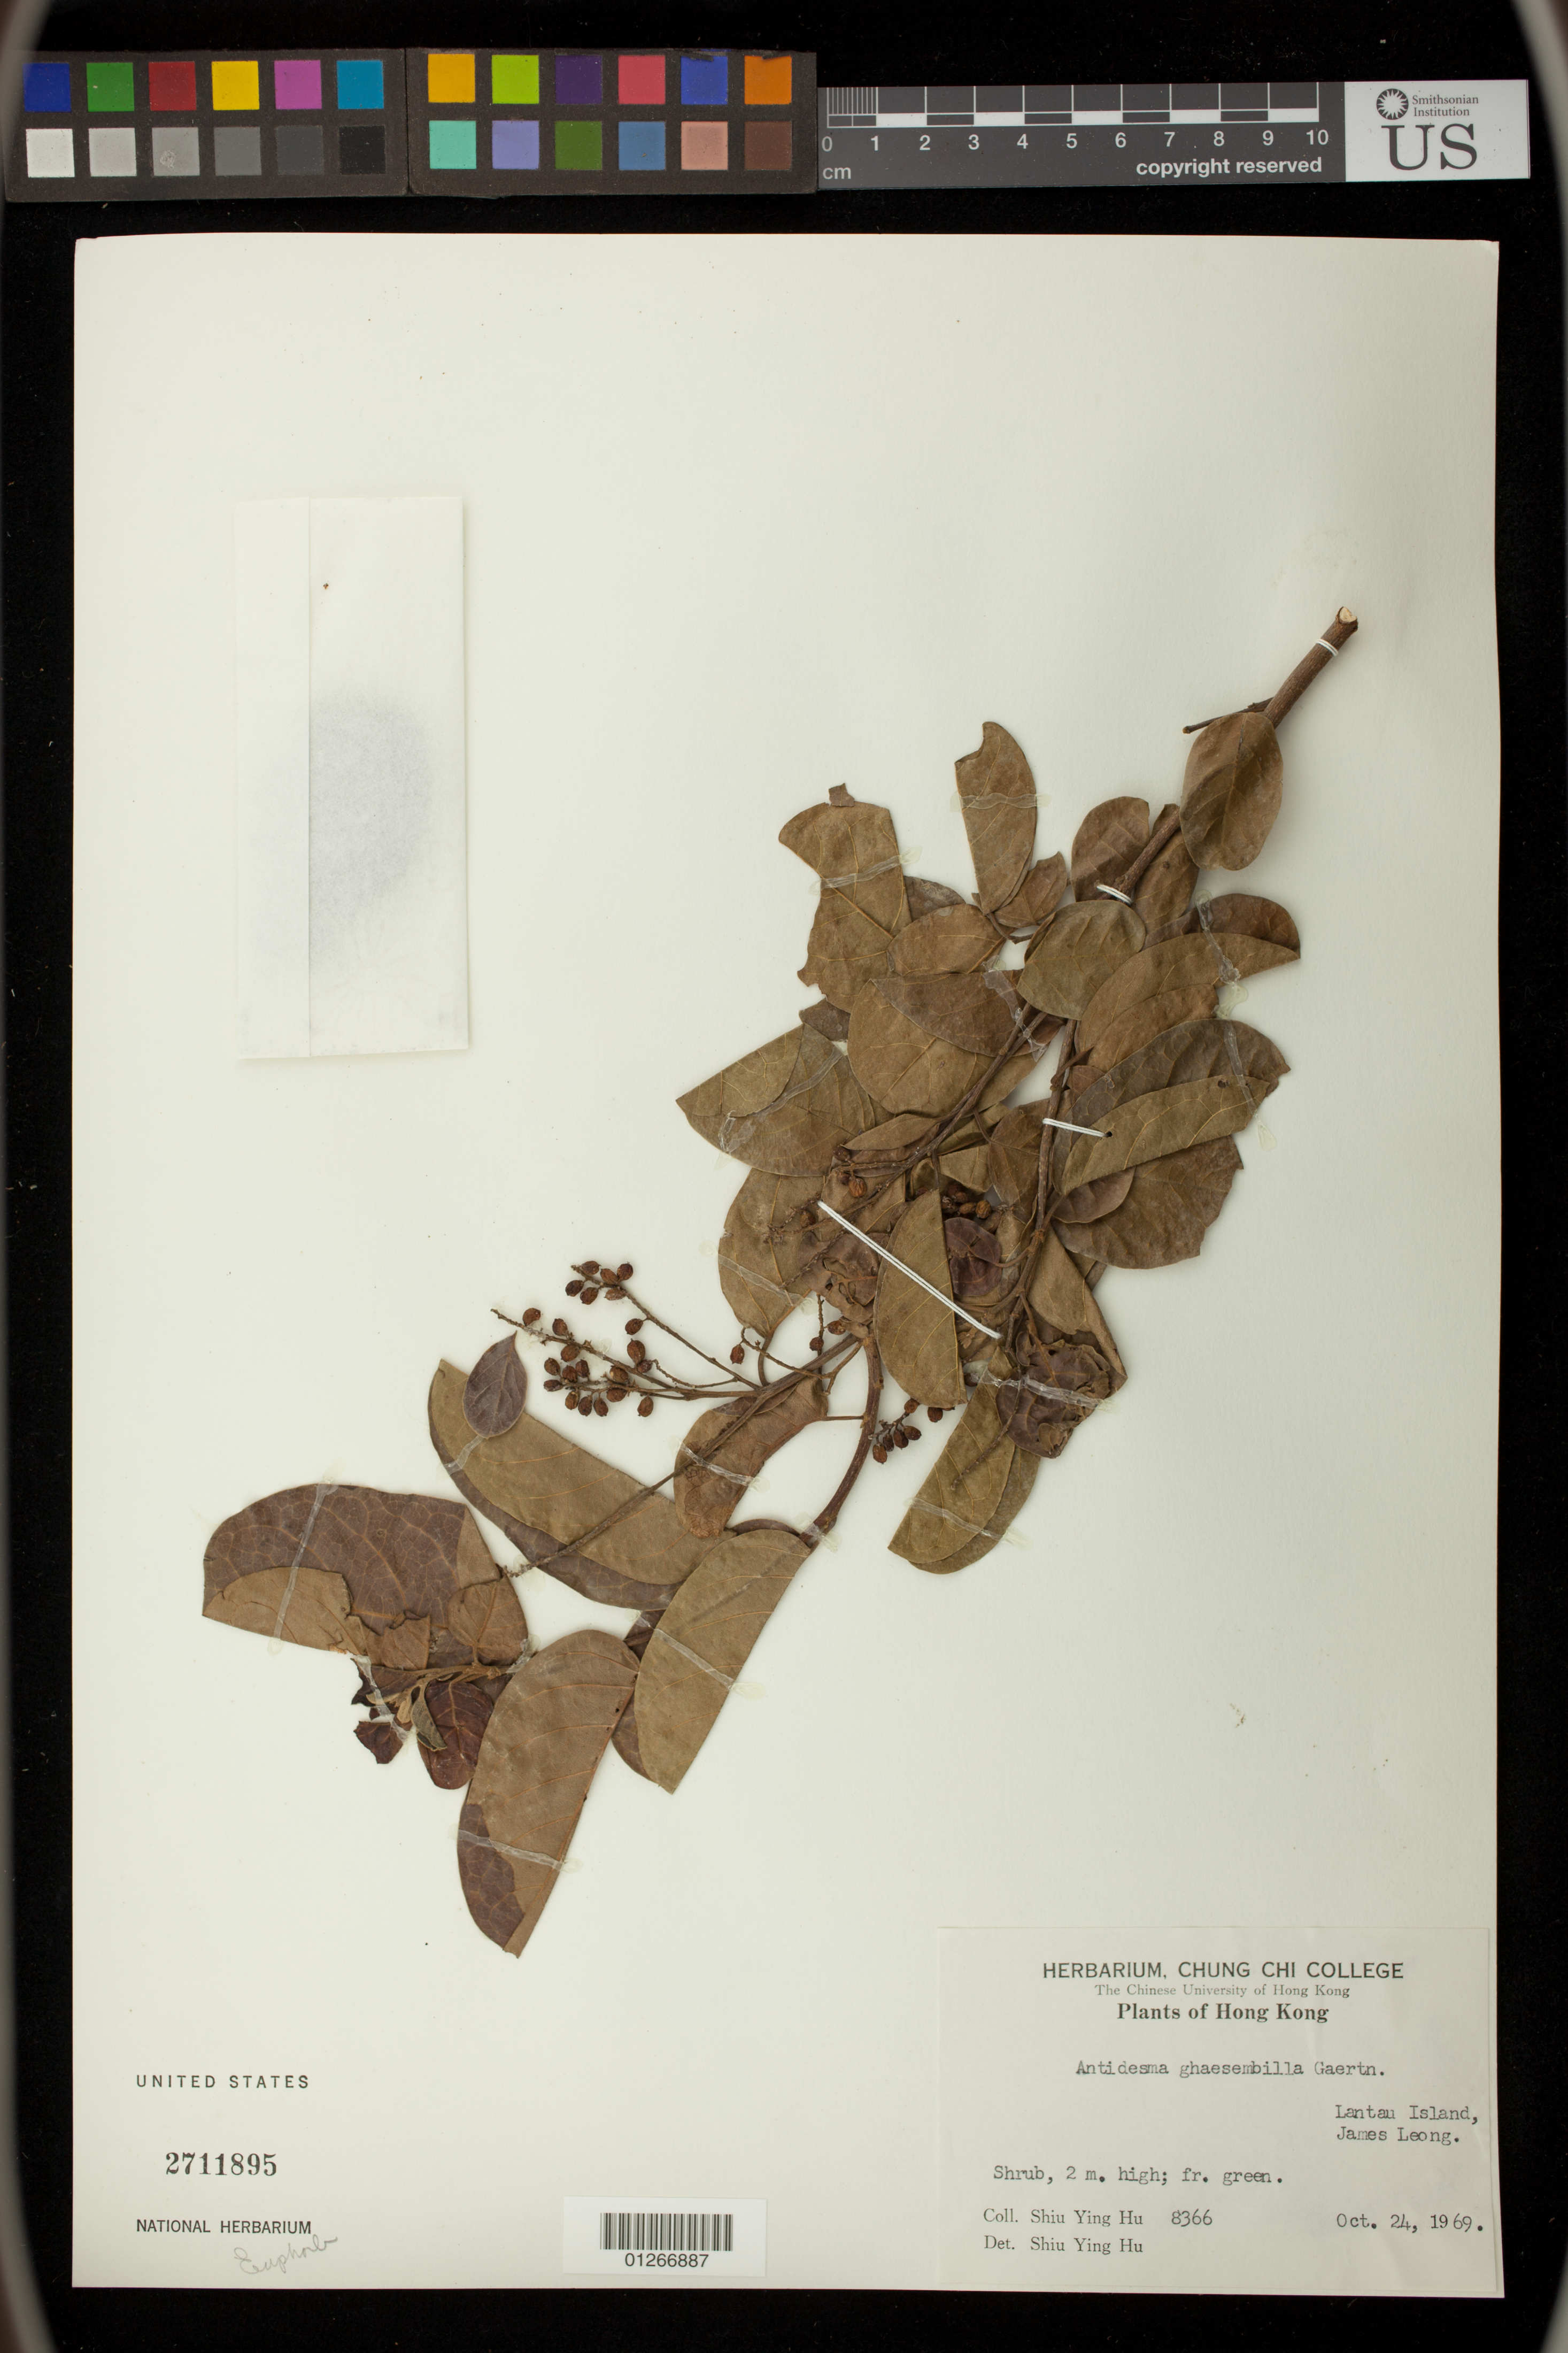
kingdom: Plantae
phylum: Tracheophyta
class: Magnoliopsida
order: Malpighiales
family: Phyllanthaceae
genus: Antidesma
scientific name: Antidesma ghaesembilla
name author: Gaertn.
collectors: Y. Shiu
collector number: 8366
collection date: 1969-10-24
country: China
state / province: Hong Kong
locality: Lantau Island, James Leong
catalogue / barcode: US 2711895